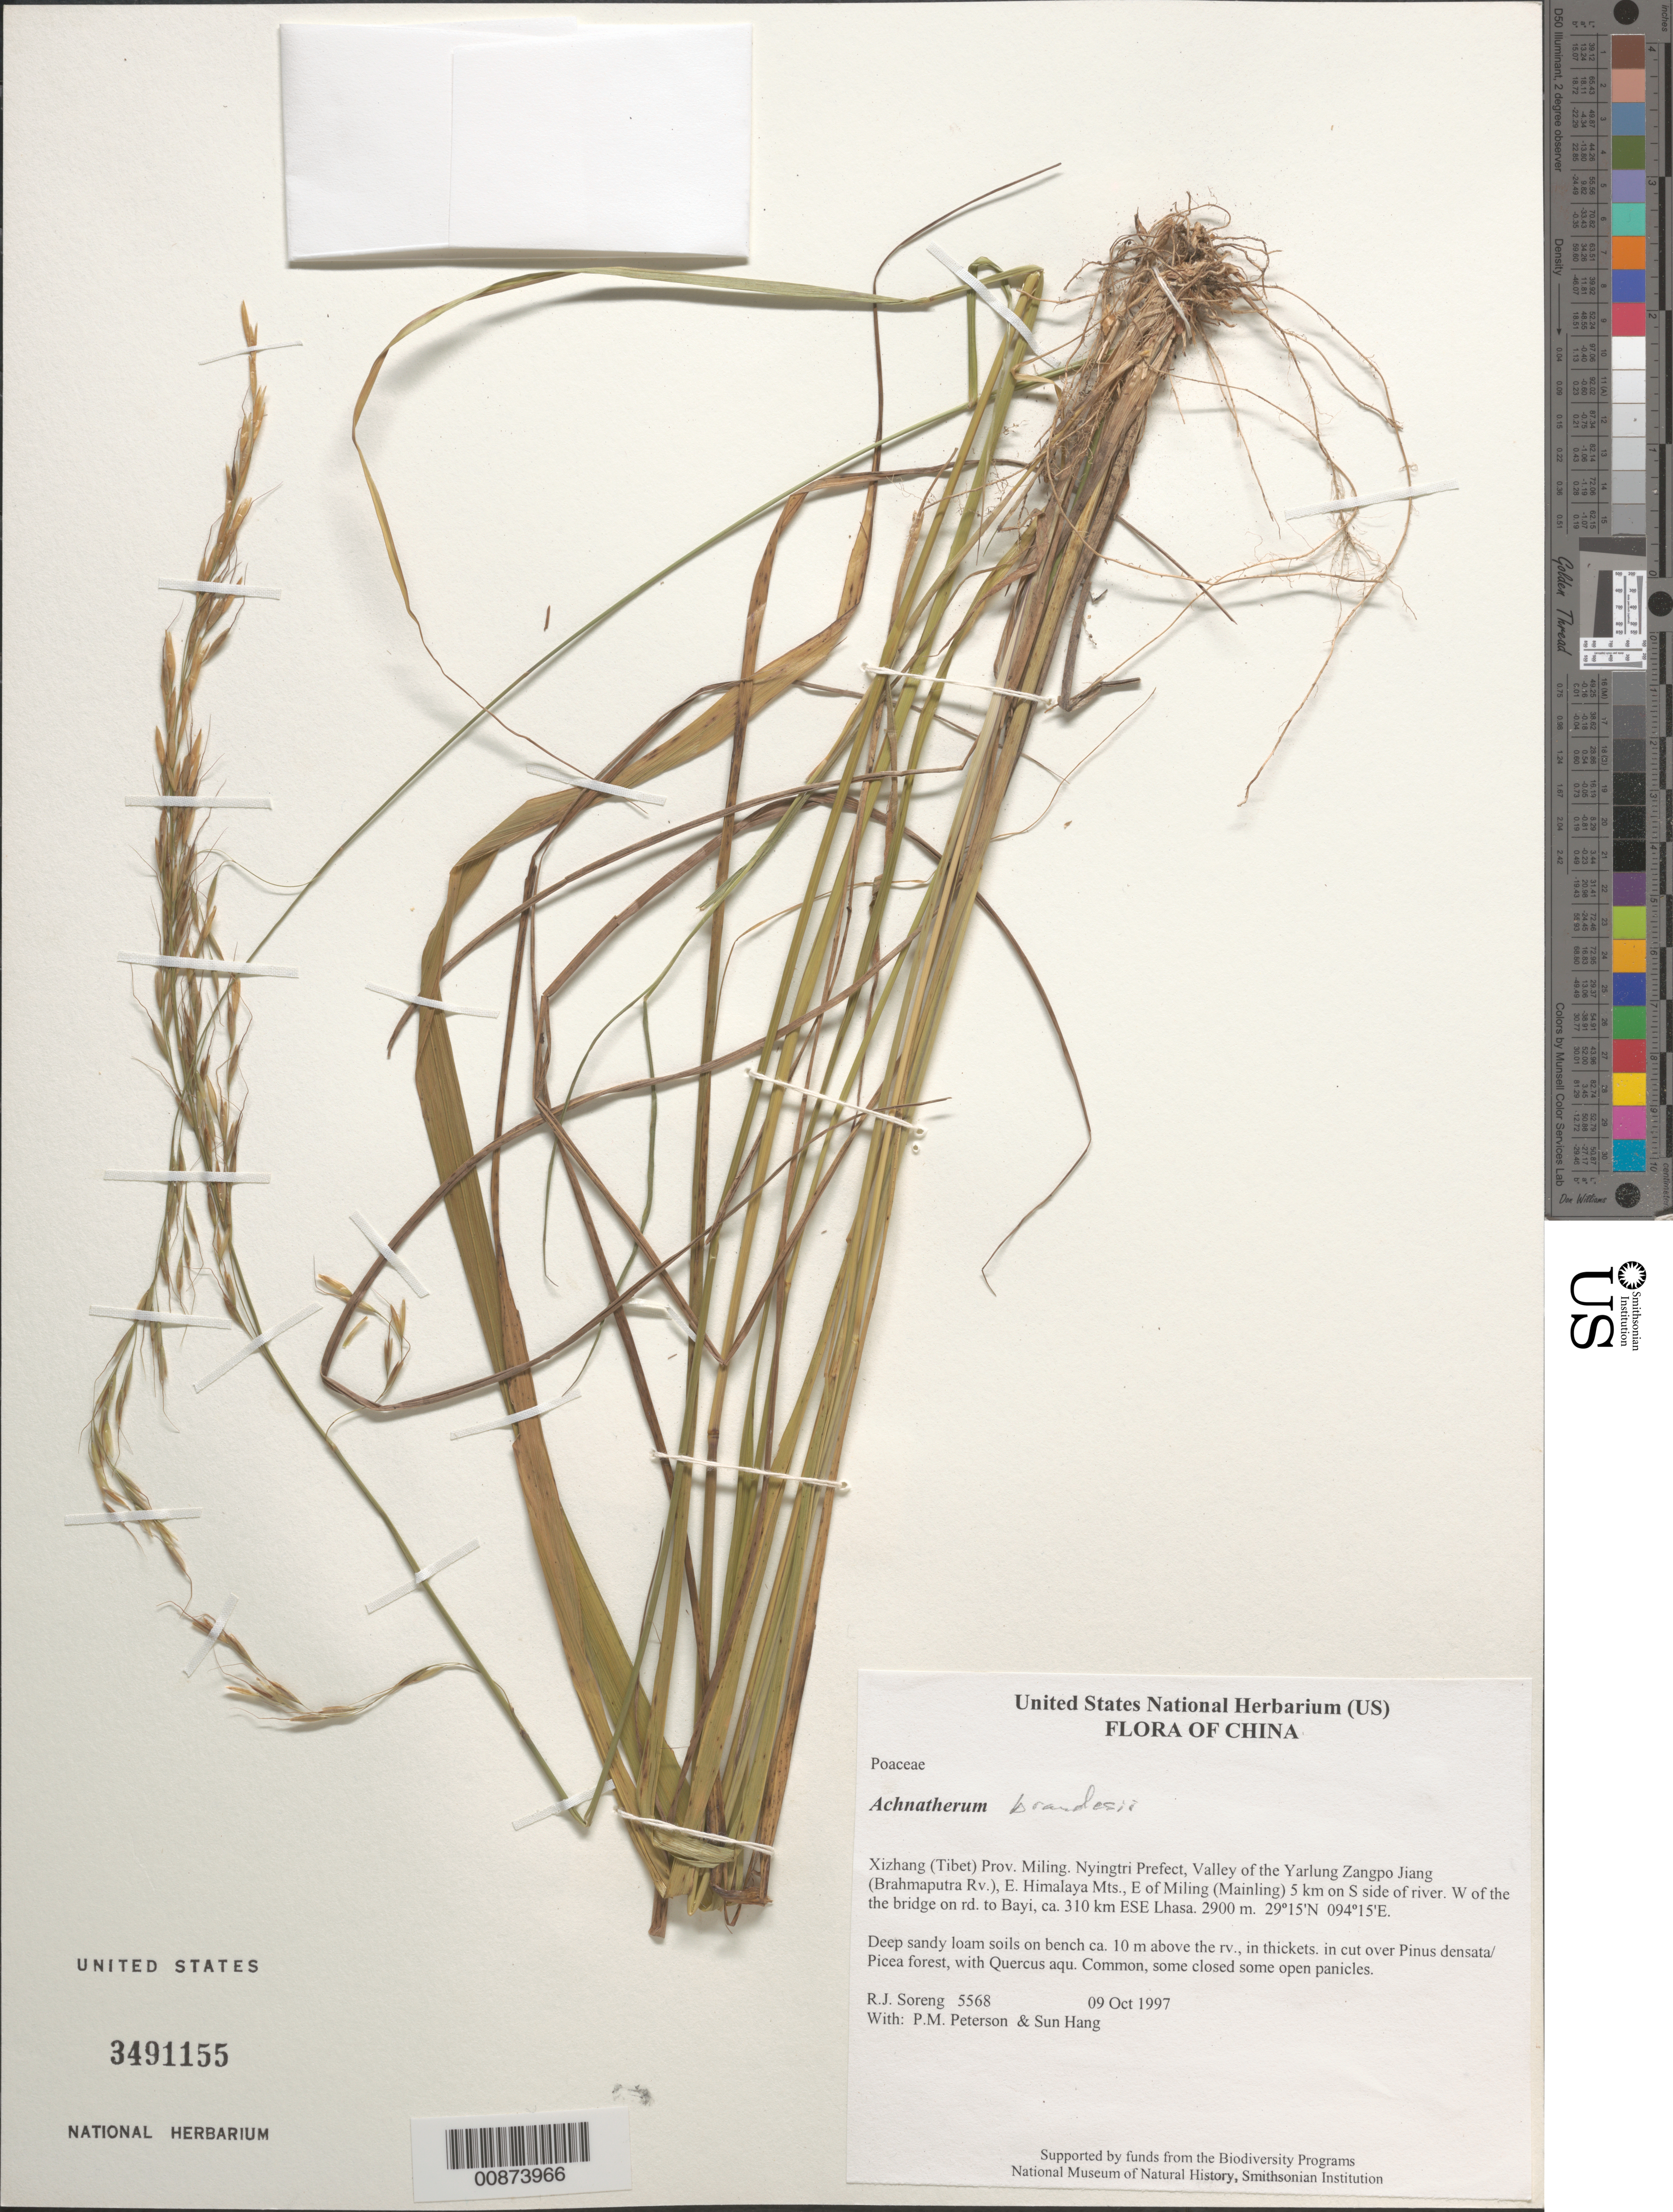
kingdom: Plantae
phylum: Tracheophyta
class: Liliopsida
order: Poales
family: Poaceae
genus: Achnatherum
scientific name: Achnatherum brandisii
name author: (Mez) Z.L. Wu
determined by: Soreng, Robert J., Research Associate (BOT), Smithsonian Institution - National Museum of Natural History (UNITED STATES)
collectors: R. J. Soreng, P. M. Peterson & Sun Hang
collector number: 5568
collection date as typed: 09 Oct 1997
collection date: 1997-10-09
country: China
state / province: Xizang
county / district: Miling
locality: Nyingtri Prefect, Valley of the Yarlung Zangpo Jiang (Brahmaputra Rv.), E. Himalaya Mts., E of Miling (Mainling) 5 km on S side of river. W of the the bridge on rd. to Bayi, ca. 310 km ESE Lhasa.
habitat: Deep sandy loam soils on bench ca. 10 m above the rv., in thickets. in cut over Pinus densata/ Picea forest, with Quercus aqu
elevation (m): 2900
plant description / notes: KUN, PE, US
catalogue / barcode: US 3491155